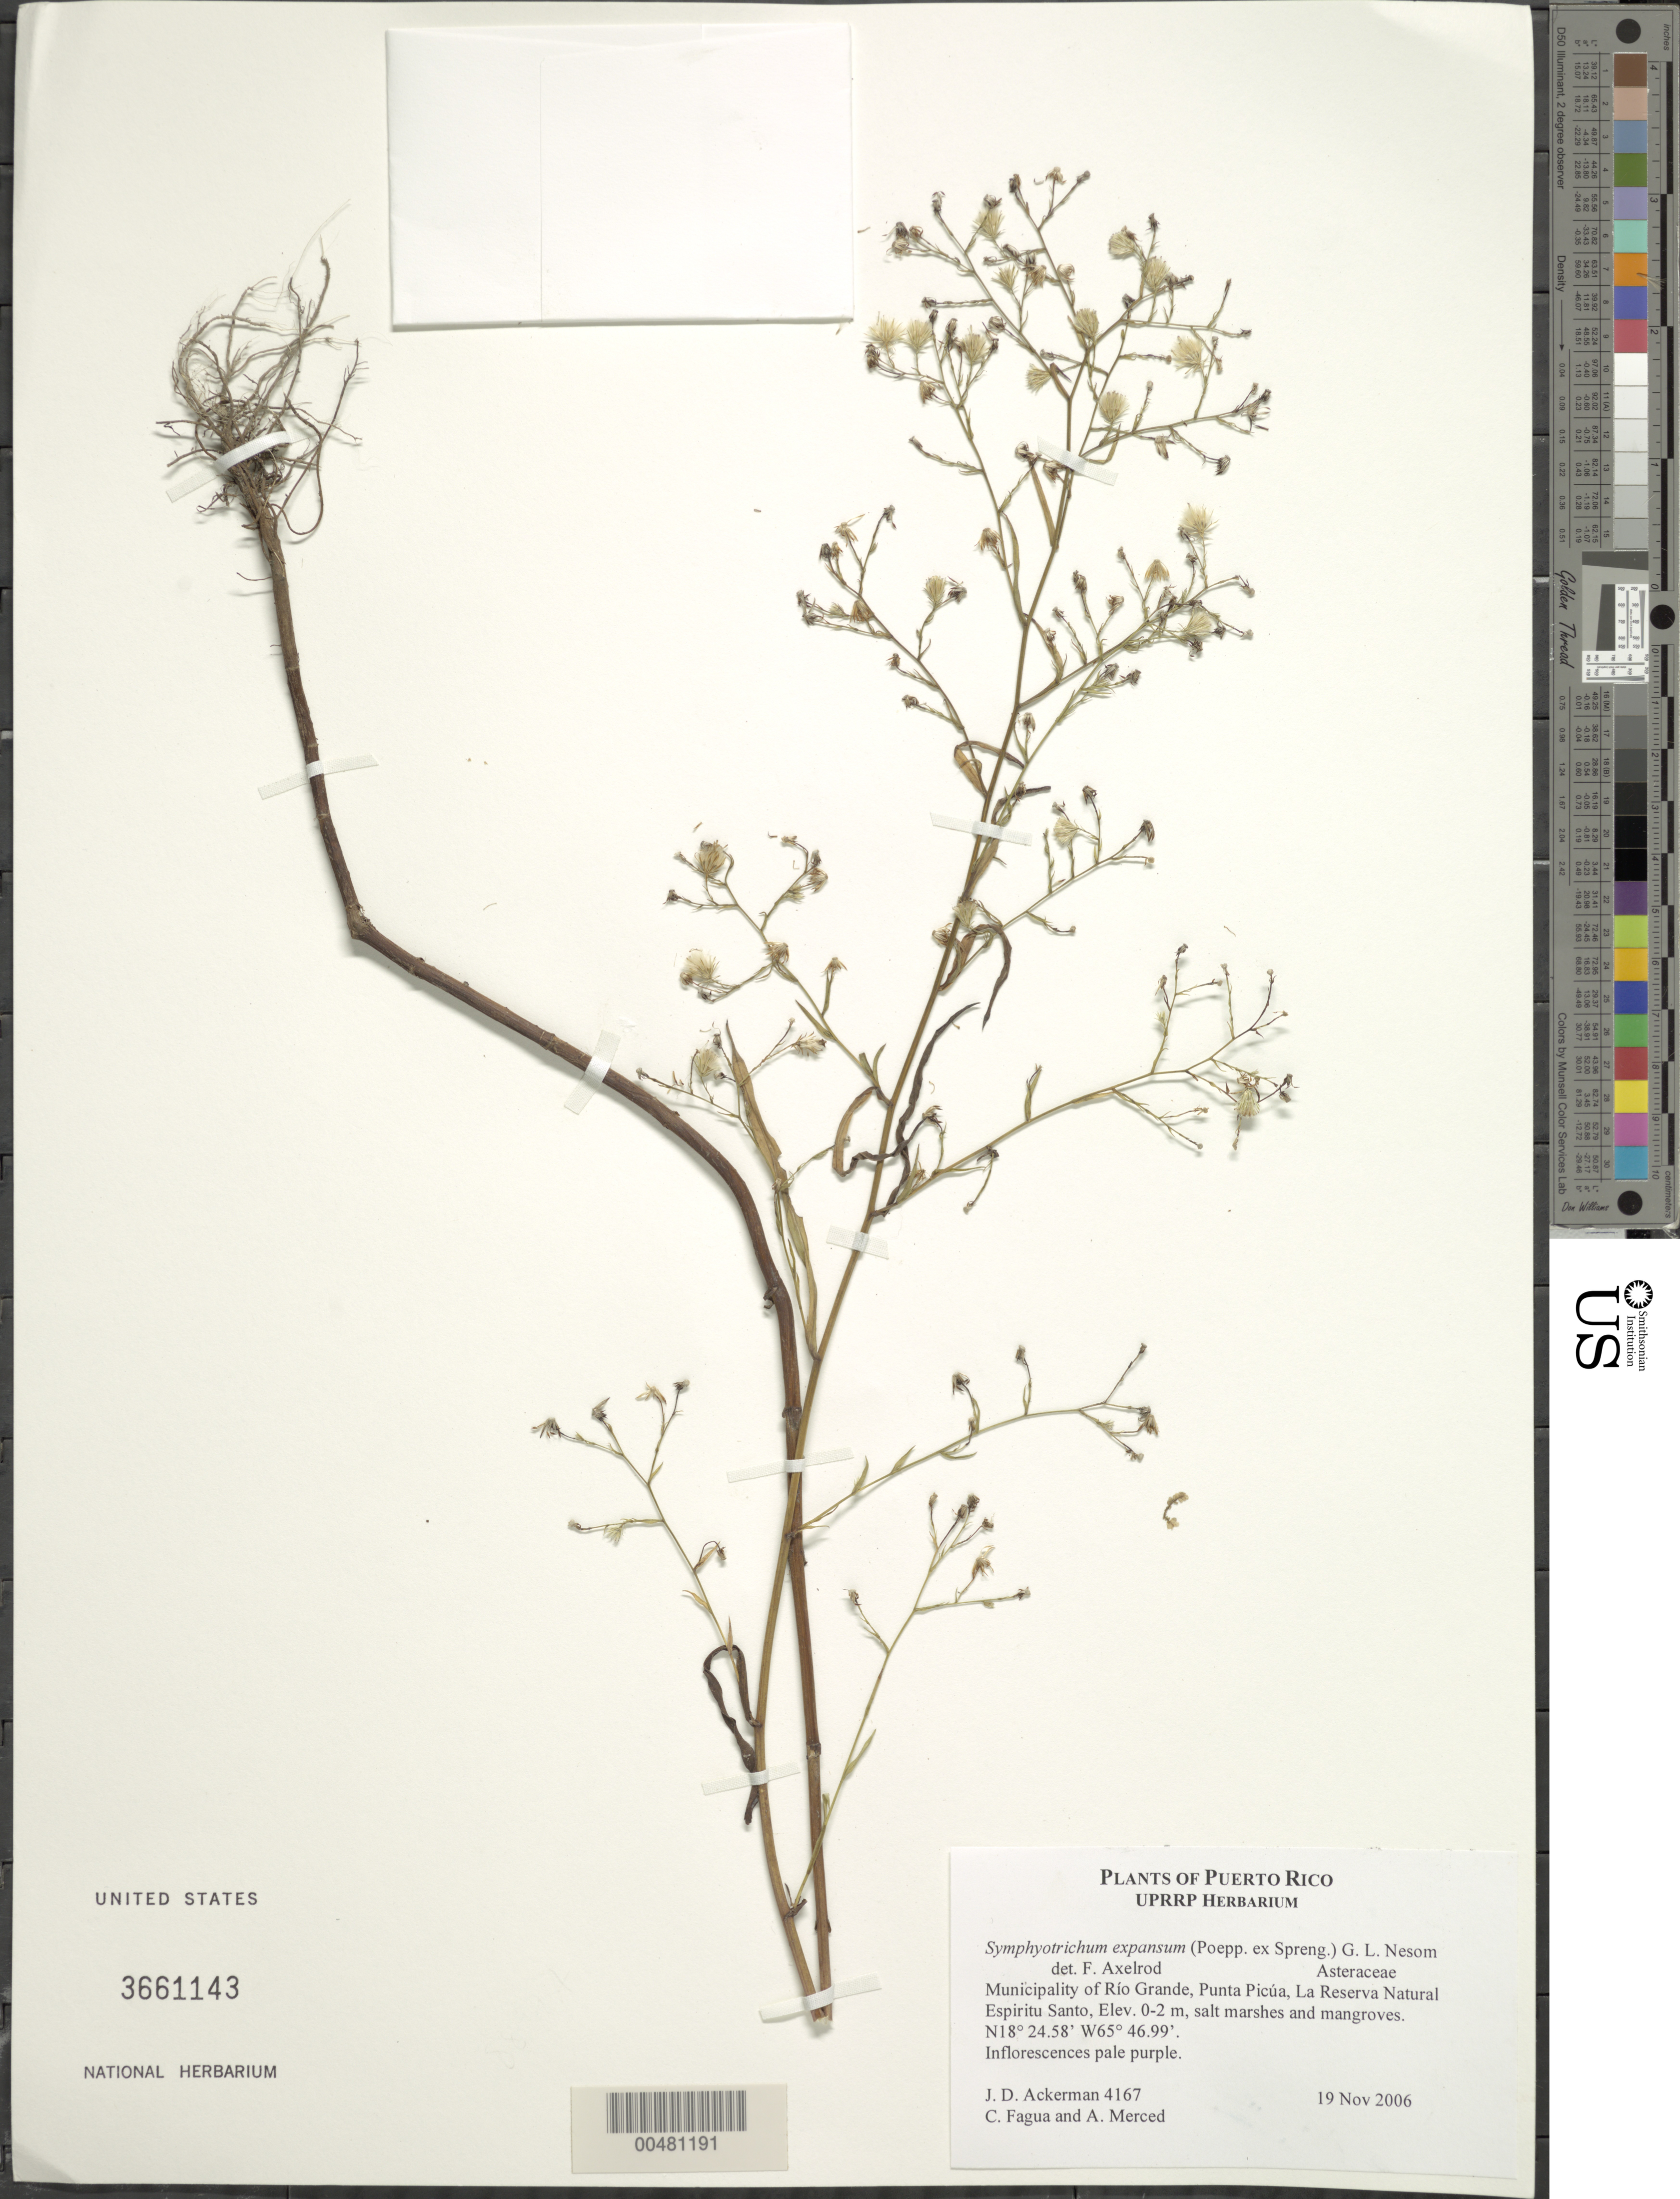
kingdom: Plantae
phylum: Tracheophyta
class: Magnoliopsida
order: Asterales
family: Asteraceae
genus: Symphyotrichum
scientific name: Symphyotrichum expansum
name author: (Poepp. ex Spreng.) G.L. Nesom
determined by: Axelrod, F. S.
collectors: J. D. Ackerman, C. Fagua & A. Merced Alejandro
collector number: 4167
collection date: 2006-11-19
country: Puerto Rico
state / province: Río Grande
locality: Punta Picúa, La Reserva Natural Espiritu Santo.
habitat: Salt marshes and mangroves.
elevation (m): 0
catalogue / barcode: US 3661143